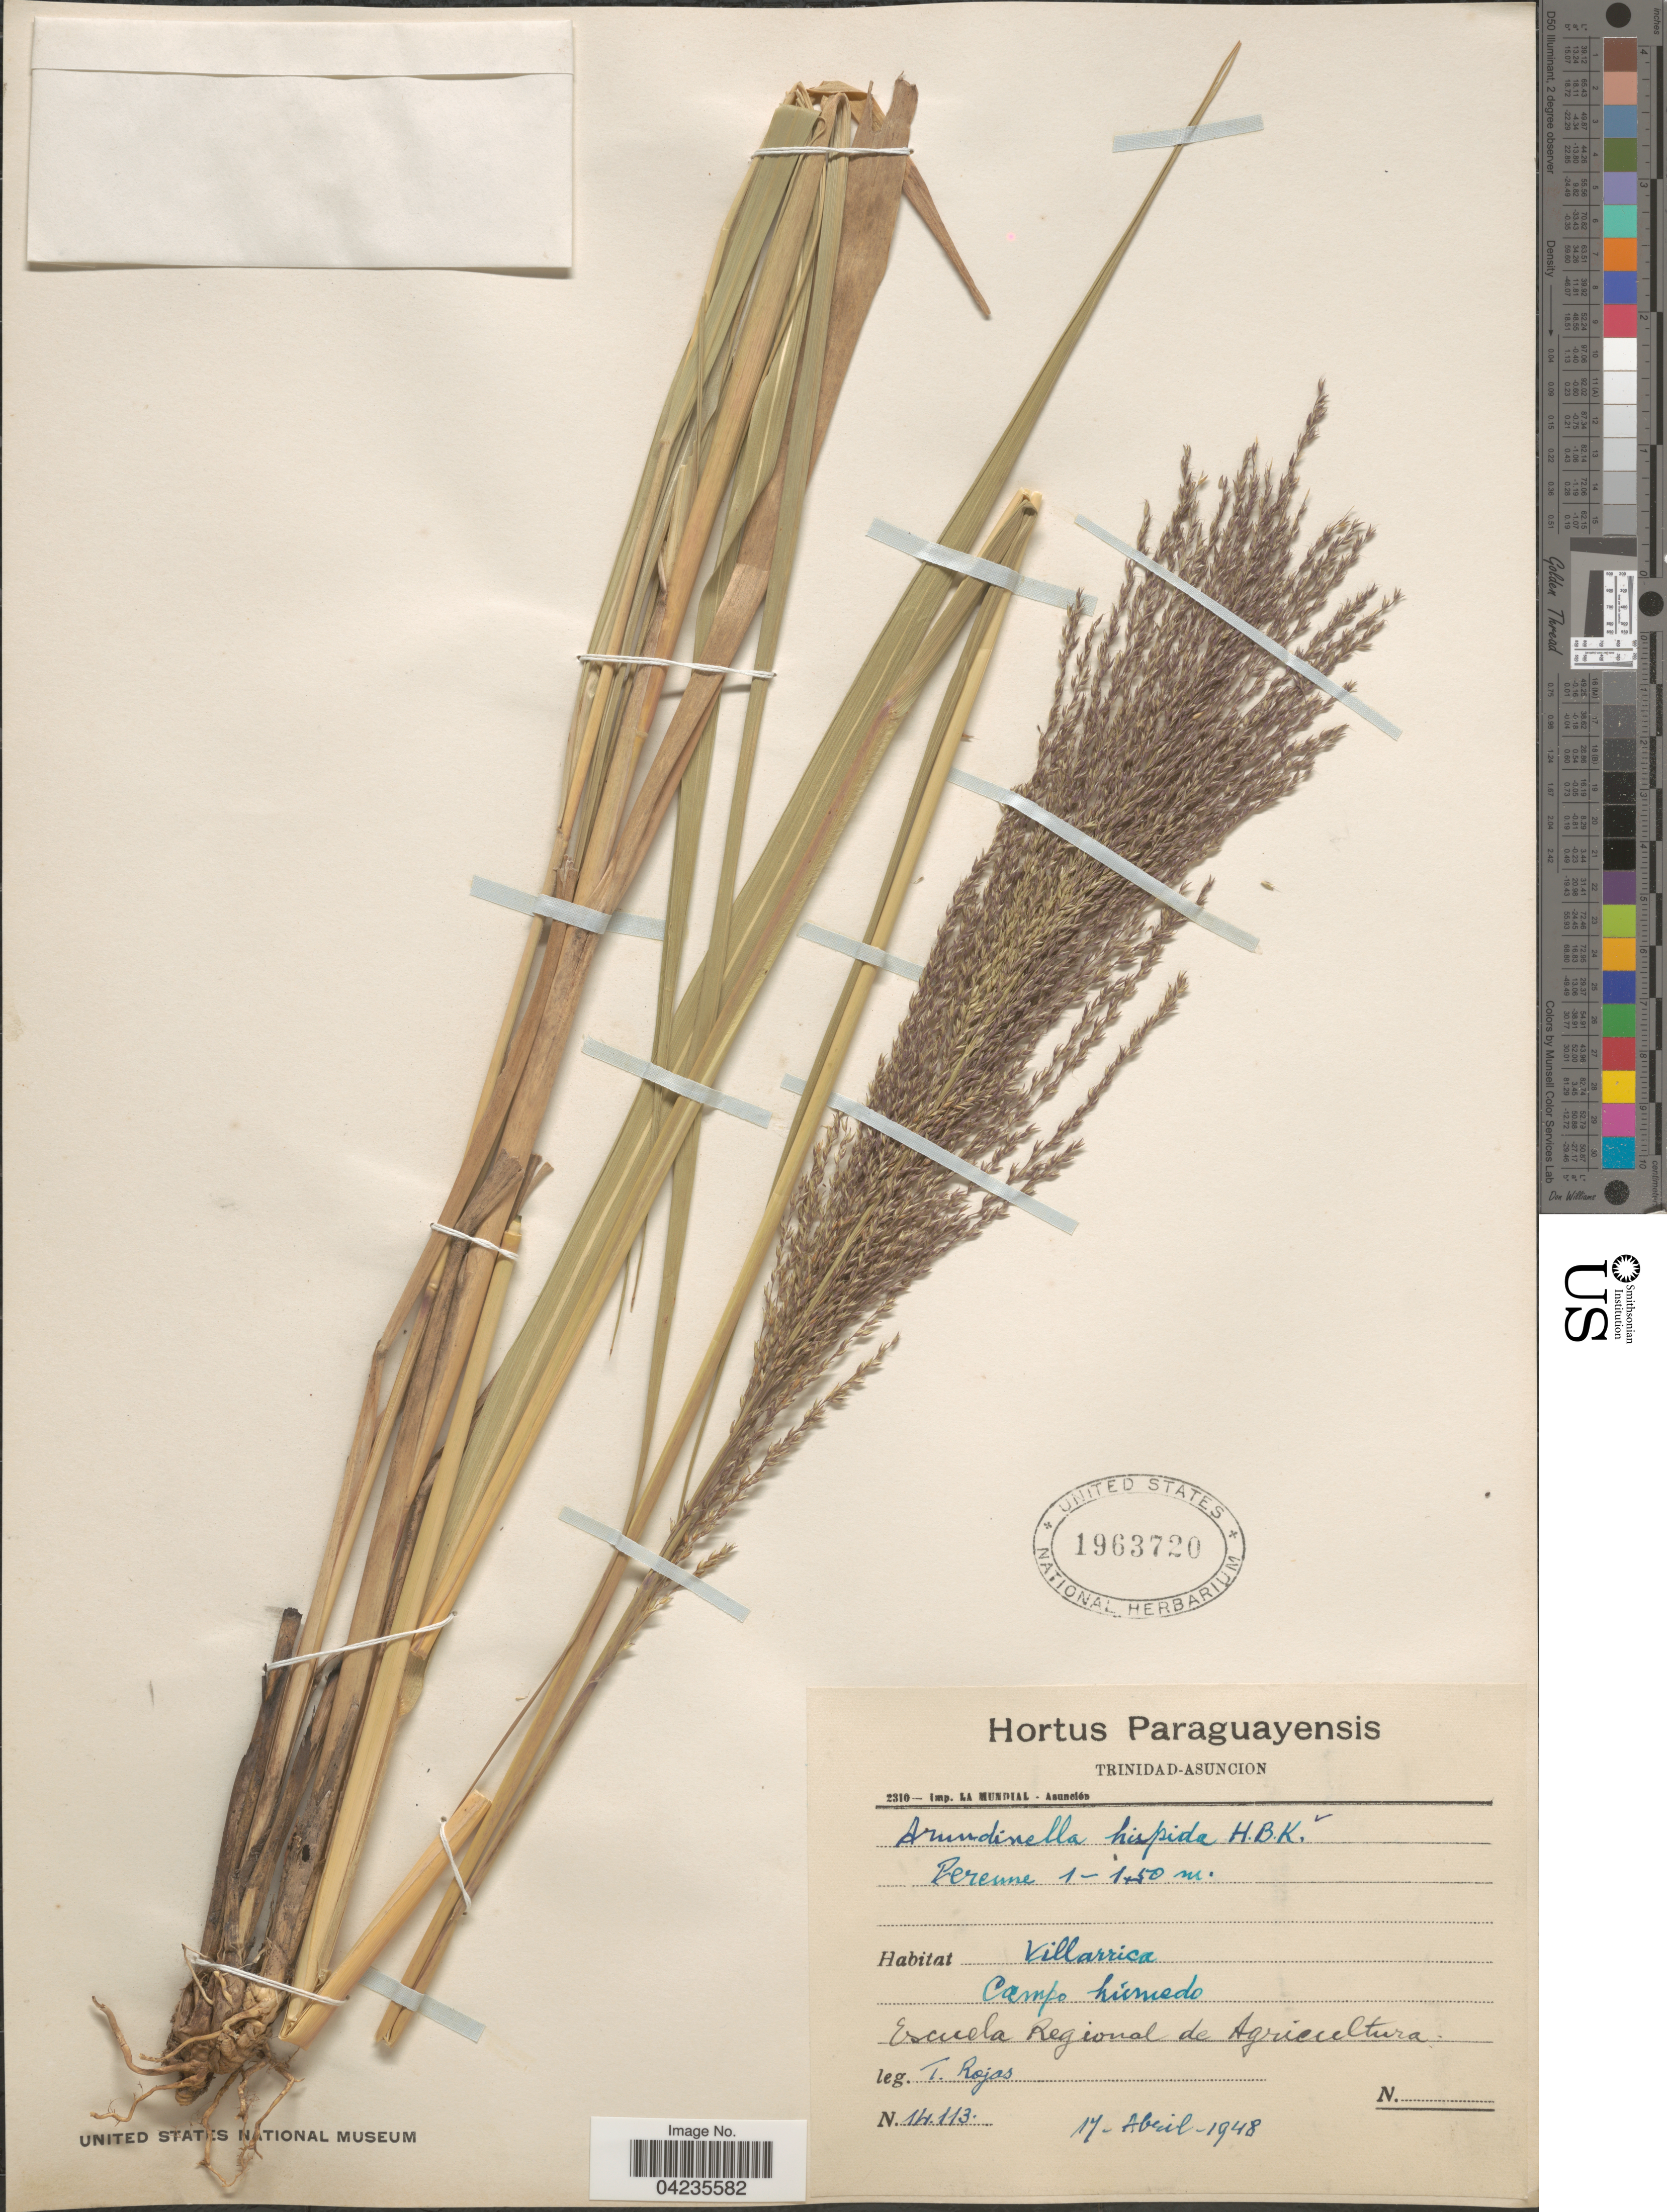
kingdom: Plantae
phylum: Tracheophyta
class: Liliopsida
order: Poales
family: Poaceae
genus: Arundinella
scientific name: Arundinella hispida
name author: (Humb. & Bonpl. ex Willd.) Kuntze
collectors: T. Rojas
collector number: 14113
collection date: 1948-04-17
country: Paraguay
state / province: Asuncion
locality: Trinidad - Asuncion. Villarica. Campo húmedo. Escuela Regional de Agricultura.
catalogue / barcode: US 1963720